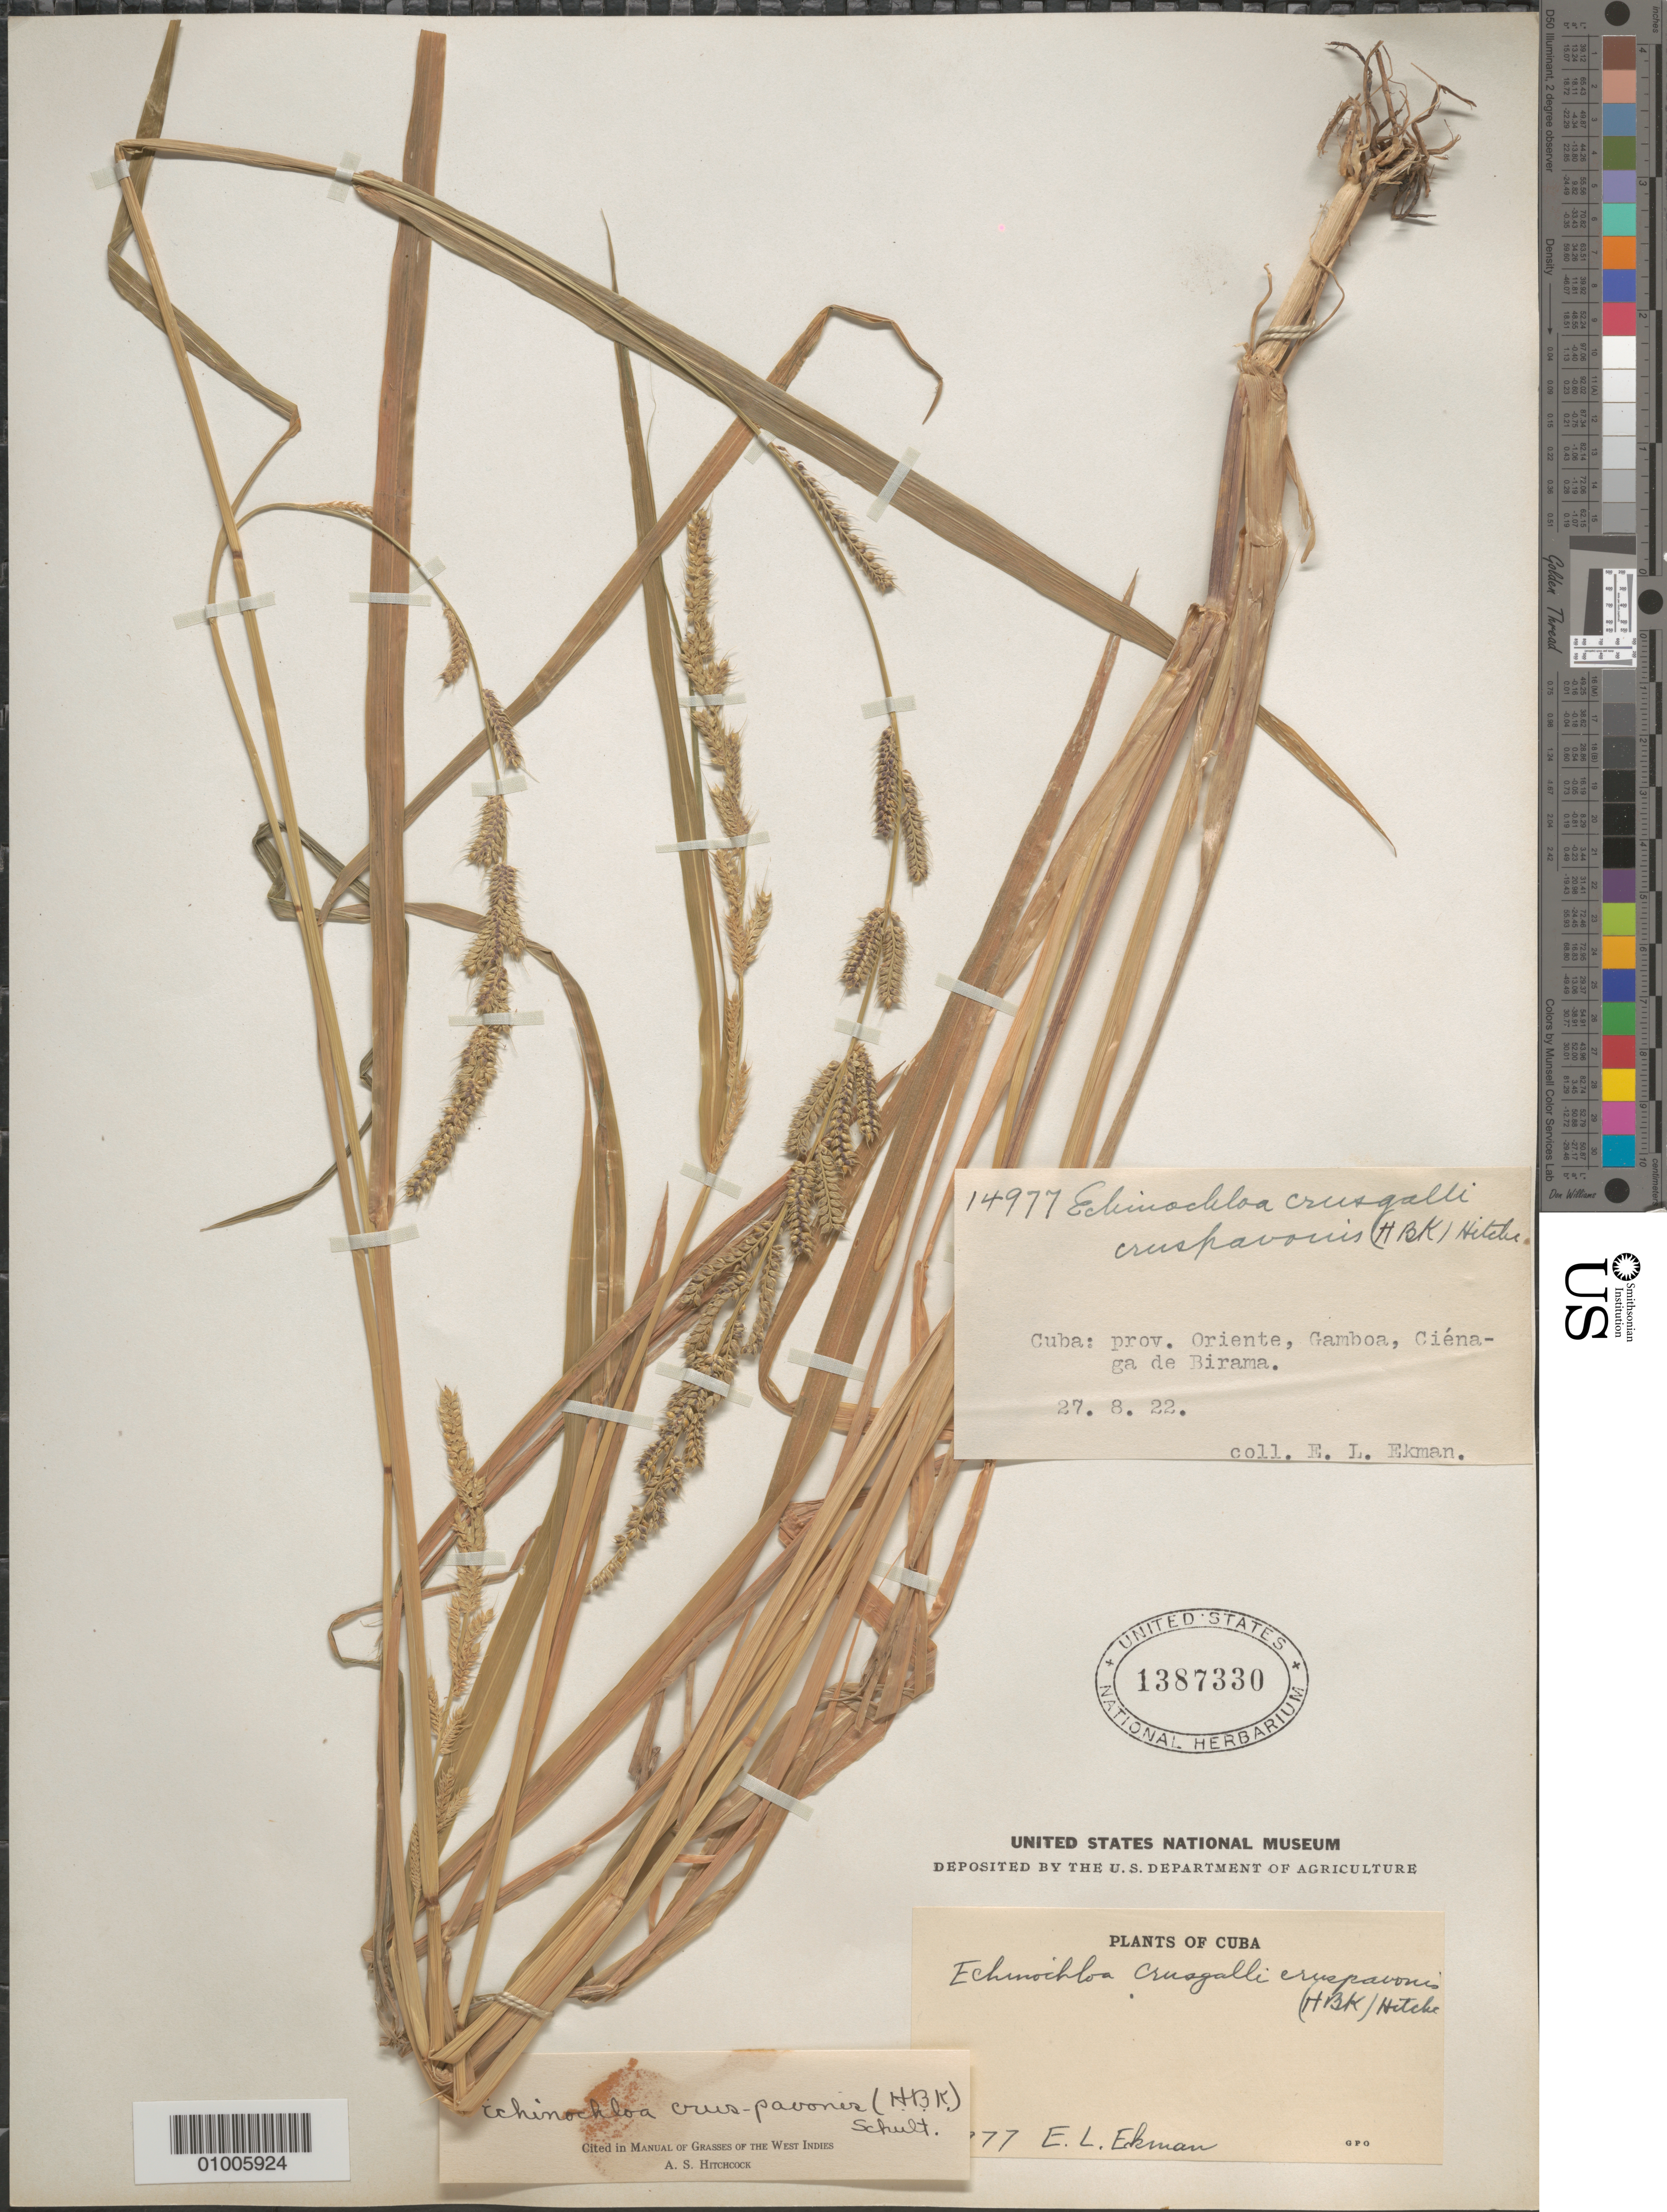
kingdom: Plantae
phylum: Tracheophyta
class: Liliopsida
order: Poales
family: Poaceae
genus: Echinochloa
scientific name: Echinochloa crus-pavonis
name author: (Kunth) Schult.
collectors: E. L. Ekman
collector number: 14877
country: Cuba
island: Cuba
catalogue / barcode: US 1387330